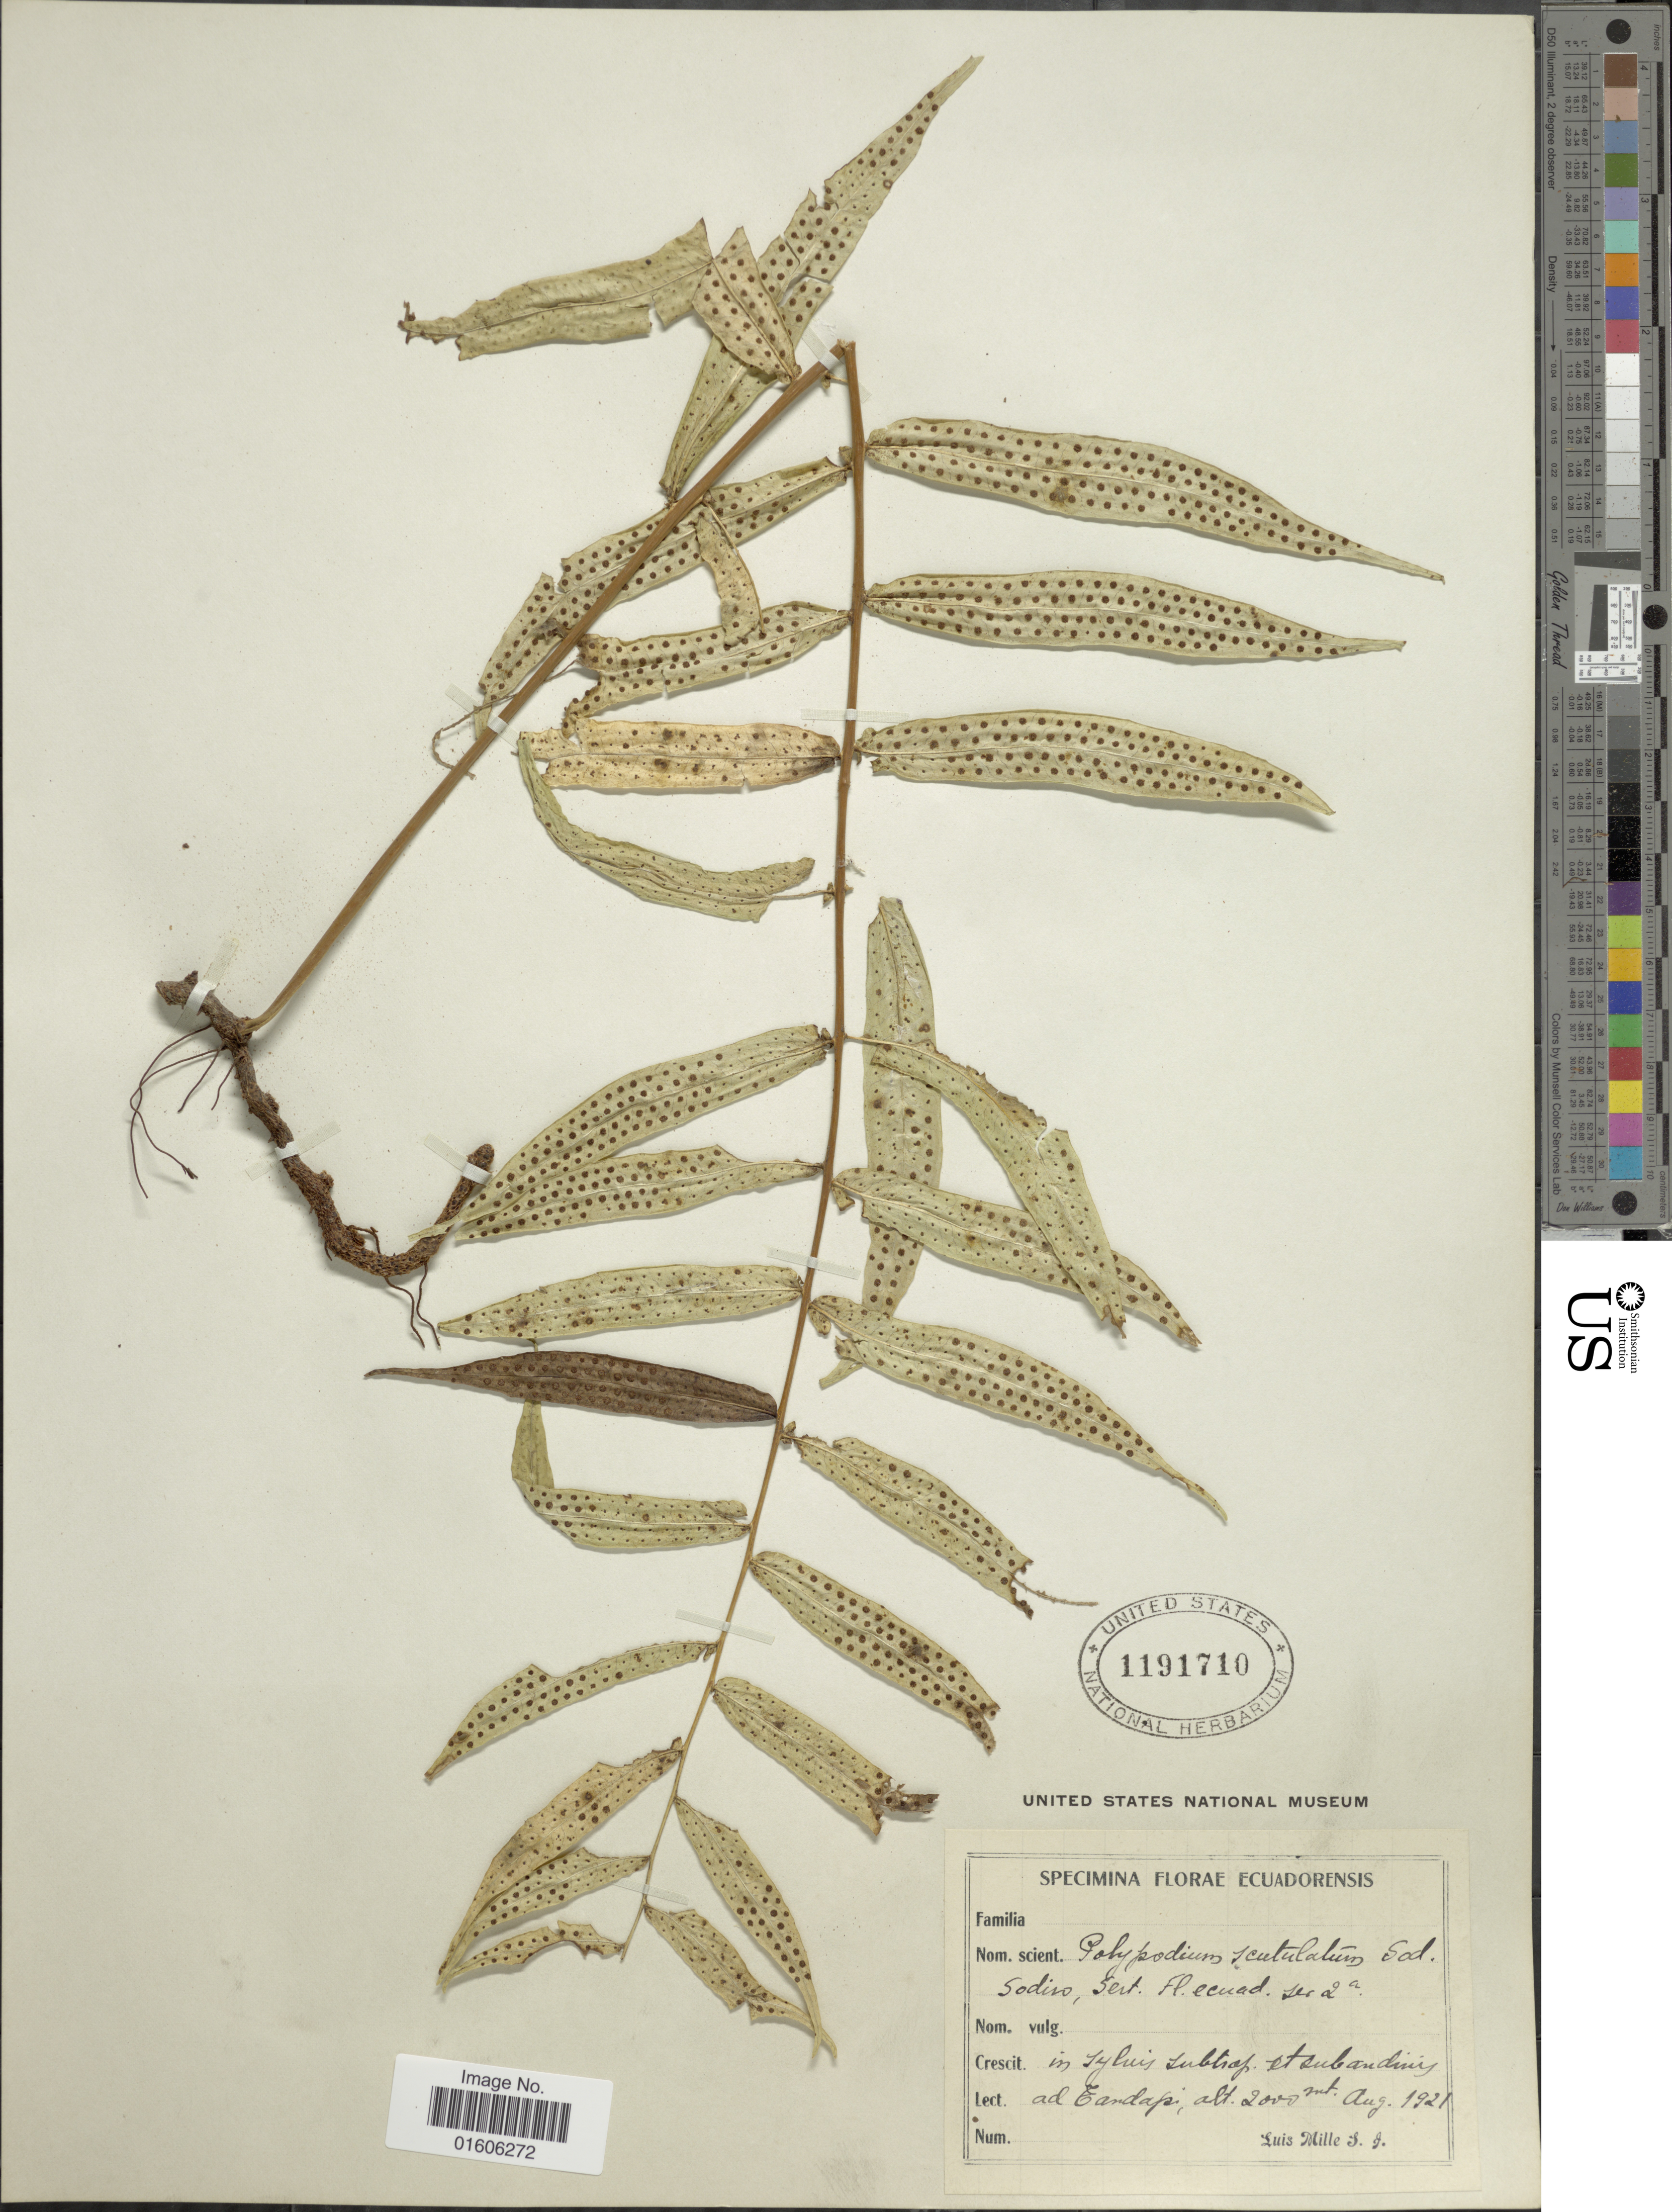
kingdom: Plantae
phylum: Tracheophyta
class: Polypodiopsida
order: Polypodiales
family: Polypodiaceae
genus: Serpocaulon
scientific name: Serpocaulon fraxinifolium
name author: (Jacq.) A.R. Sm.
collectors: L. Mille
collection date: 1921-08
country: Ecuador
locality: In sylvis subtrop. et subandinis ad Tandapi.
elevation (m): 2000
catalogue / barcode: US 1191710